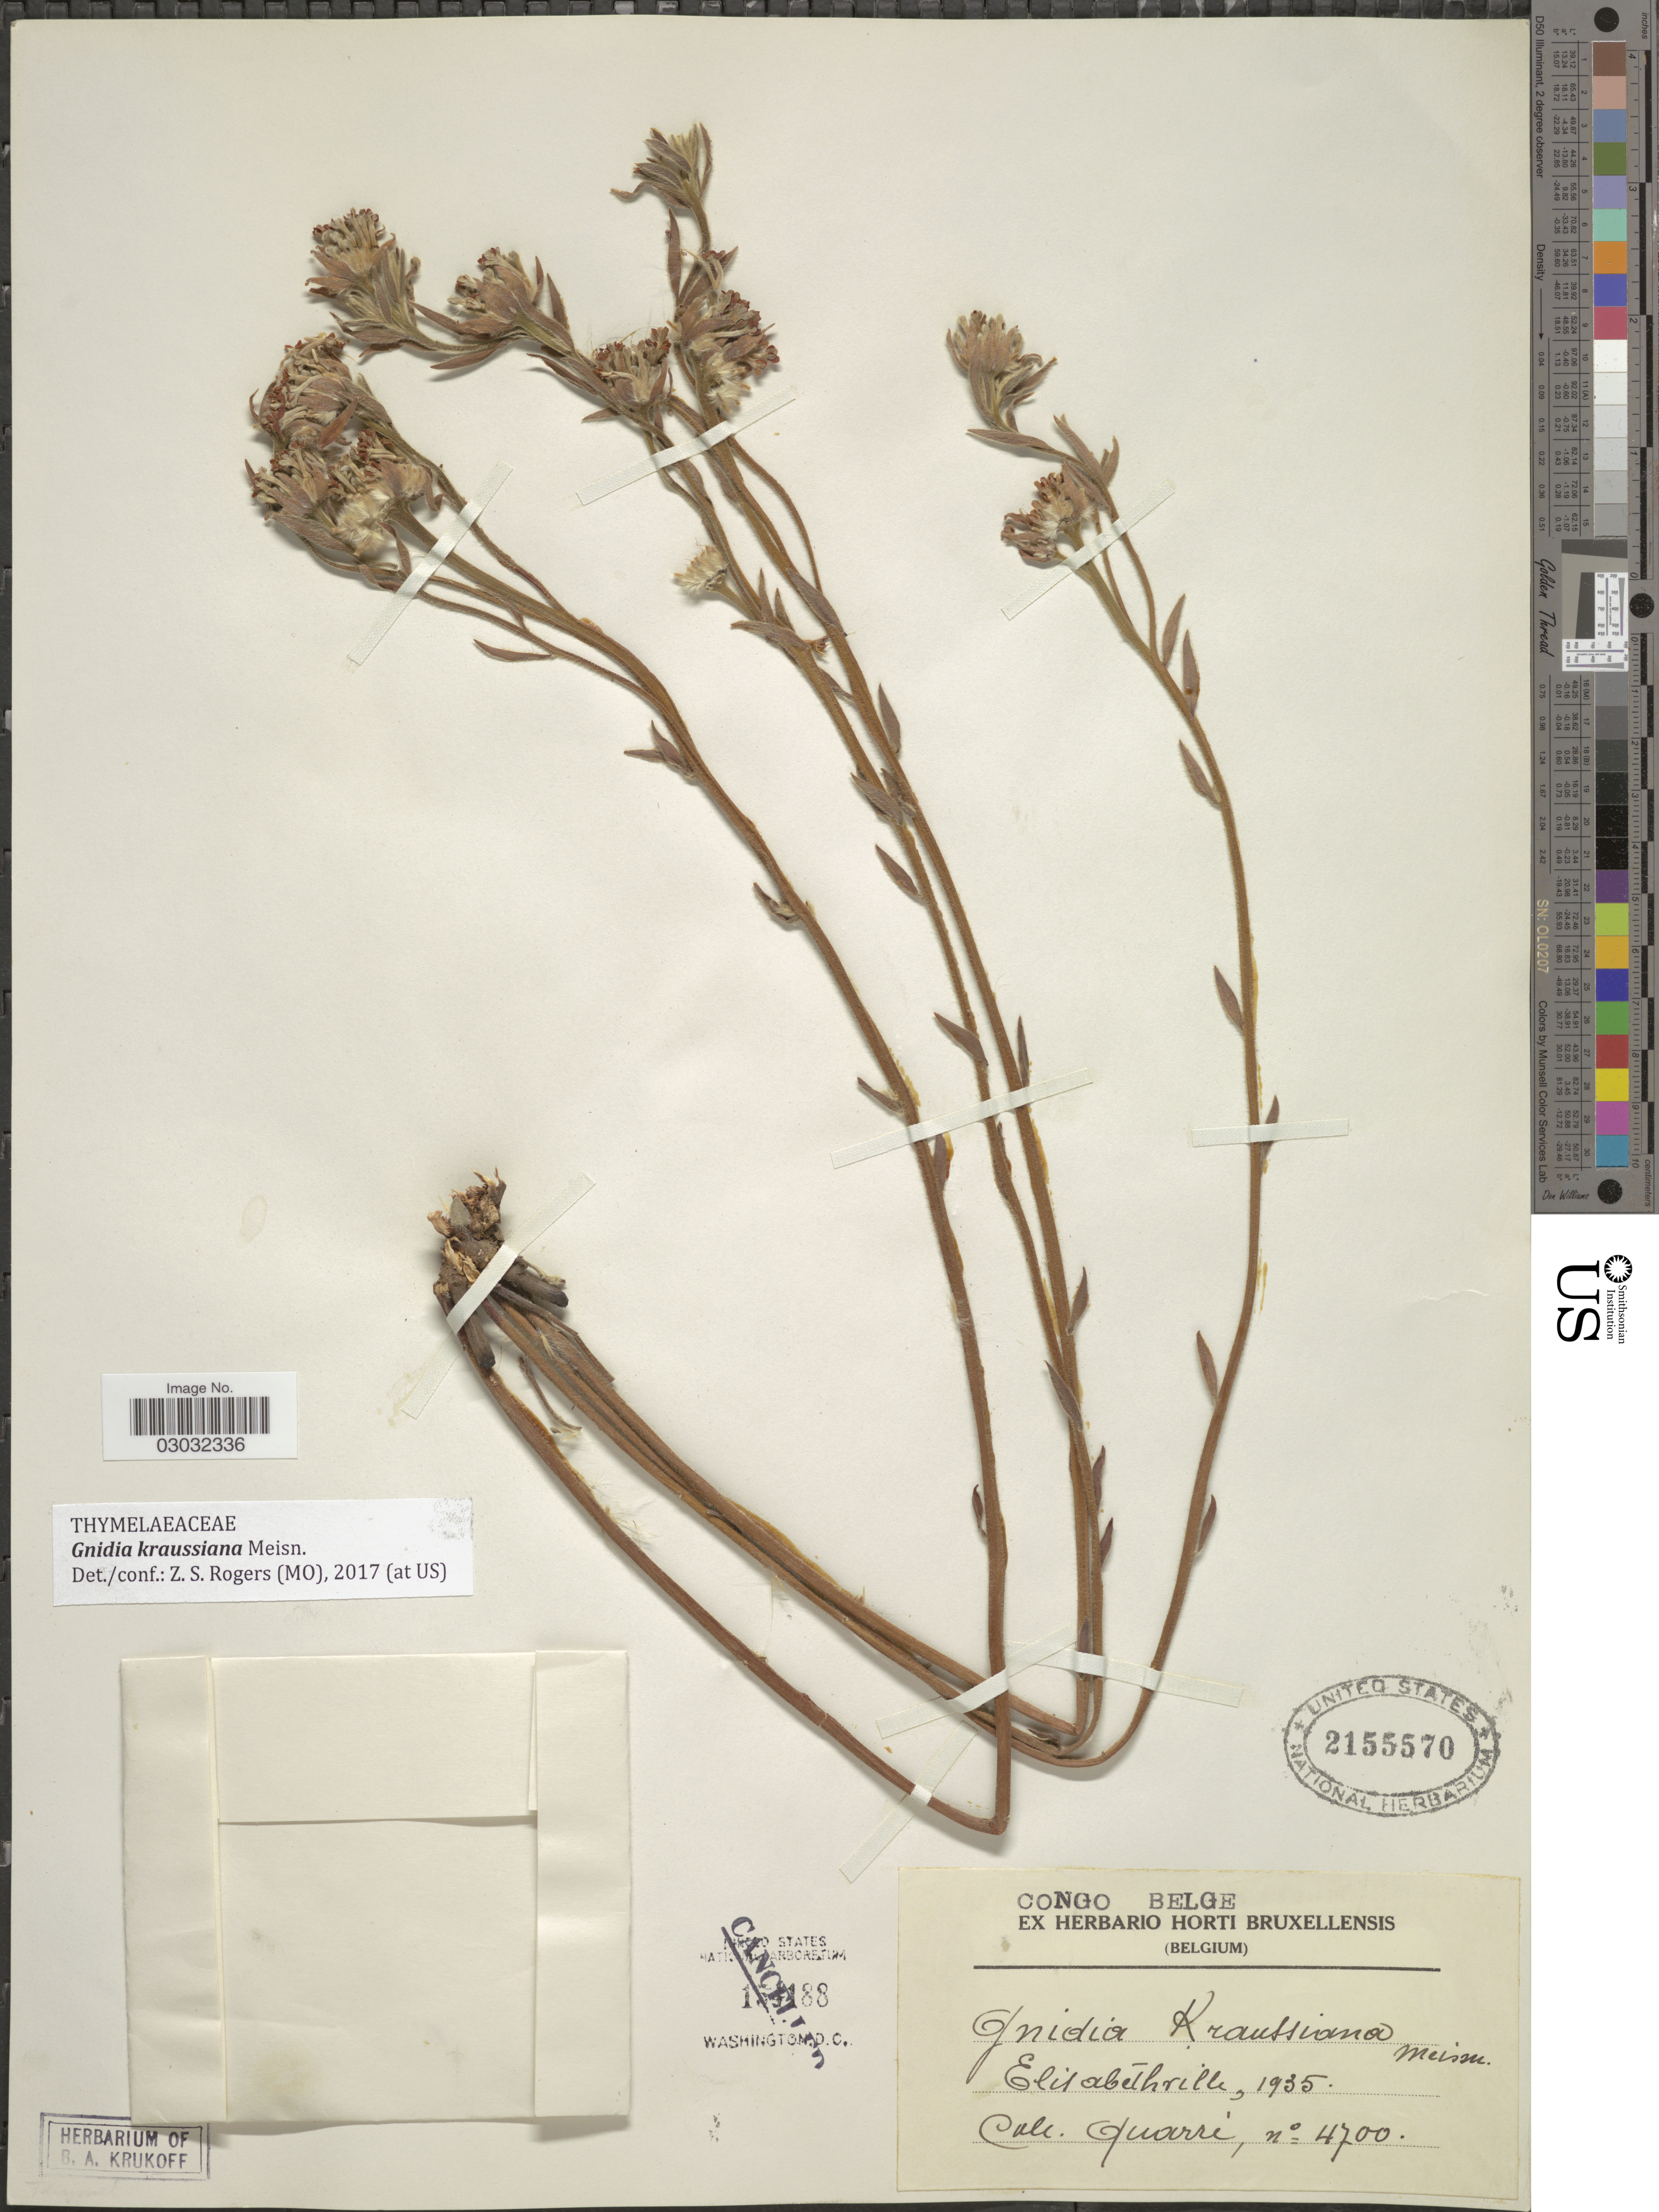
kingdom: Plantae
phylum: Tracheophyta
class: Magnoliopsida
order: Malvales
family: Thymelaeaceae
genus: Lasiosiphon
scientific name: Lasiosiphon kraussianus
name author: (Meisn.) Meisn.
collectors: -. Quarre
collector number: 4700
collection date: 1935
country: Congo, Democratic Republic of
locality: Congo Belge. Elizabethville.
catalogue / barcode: US 2155570